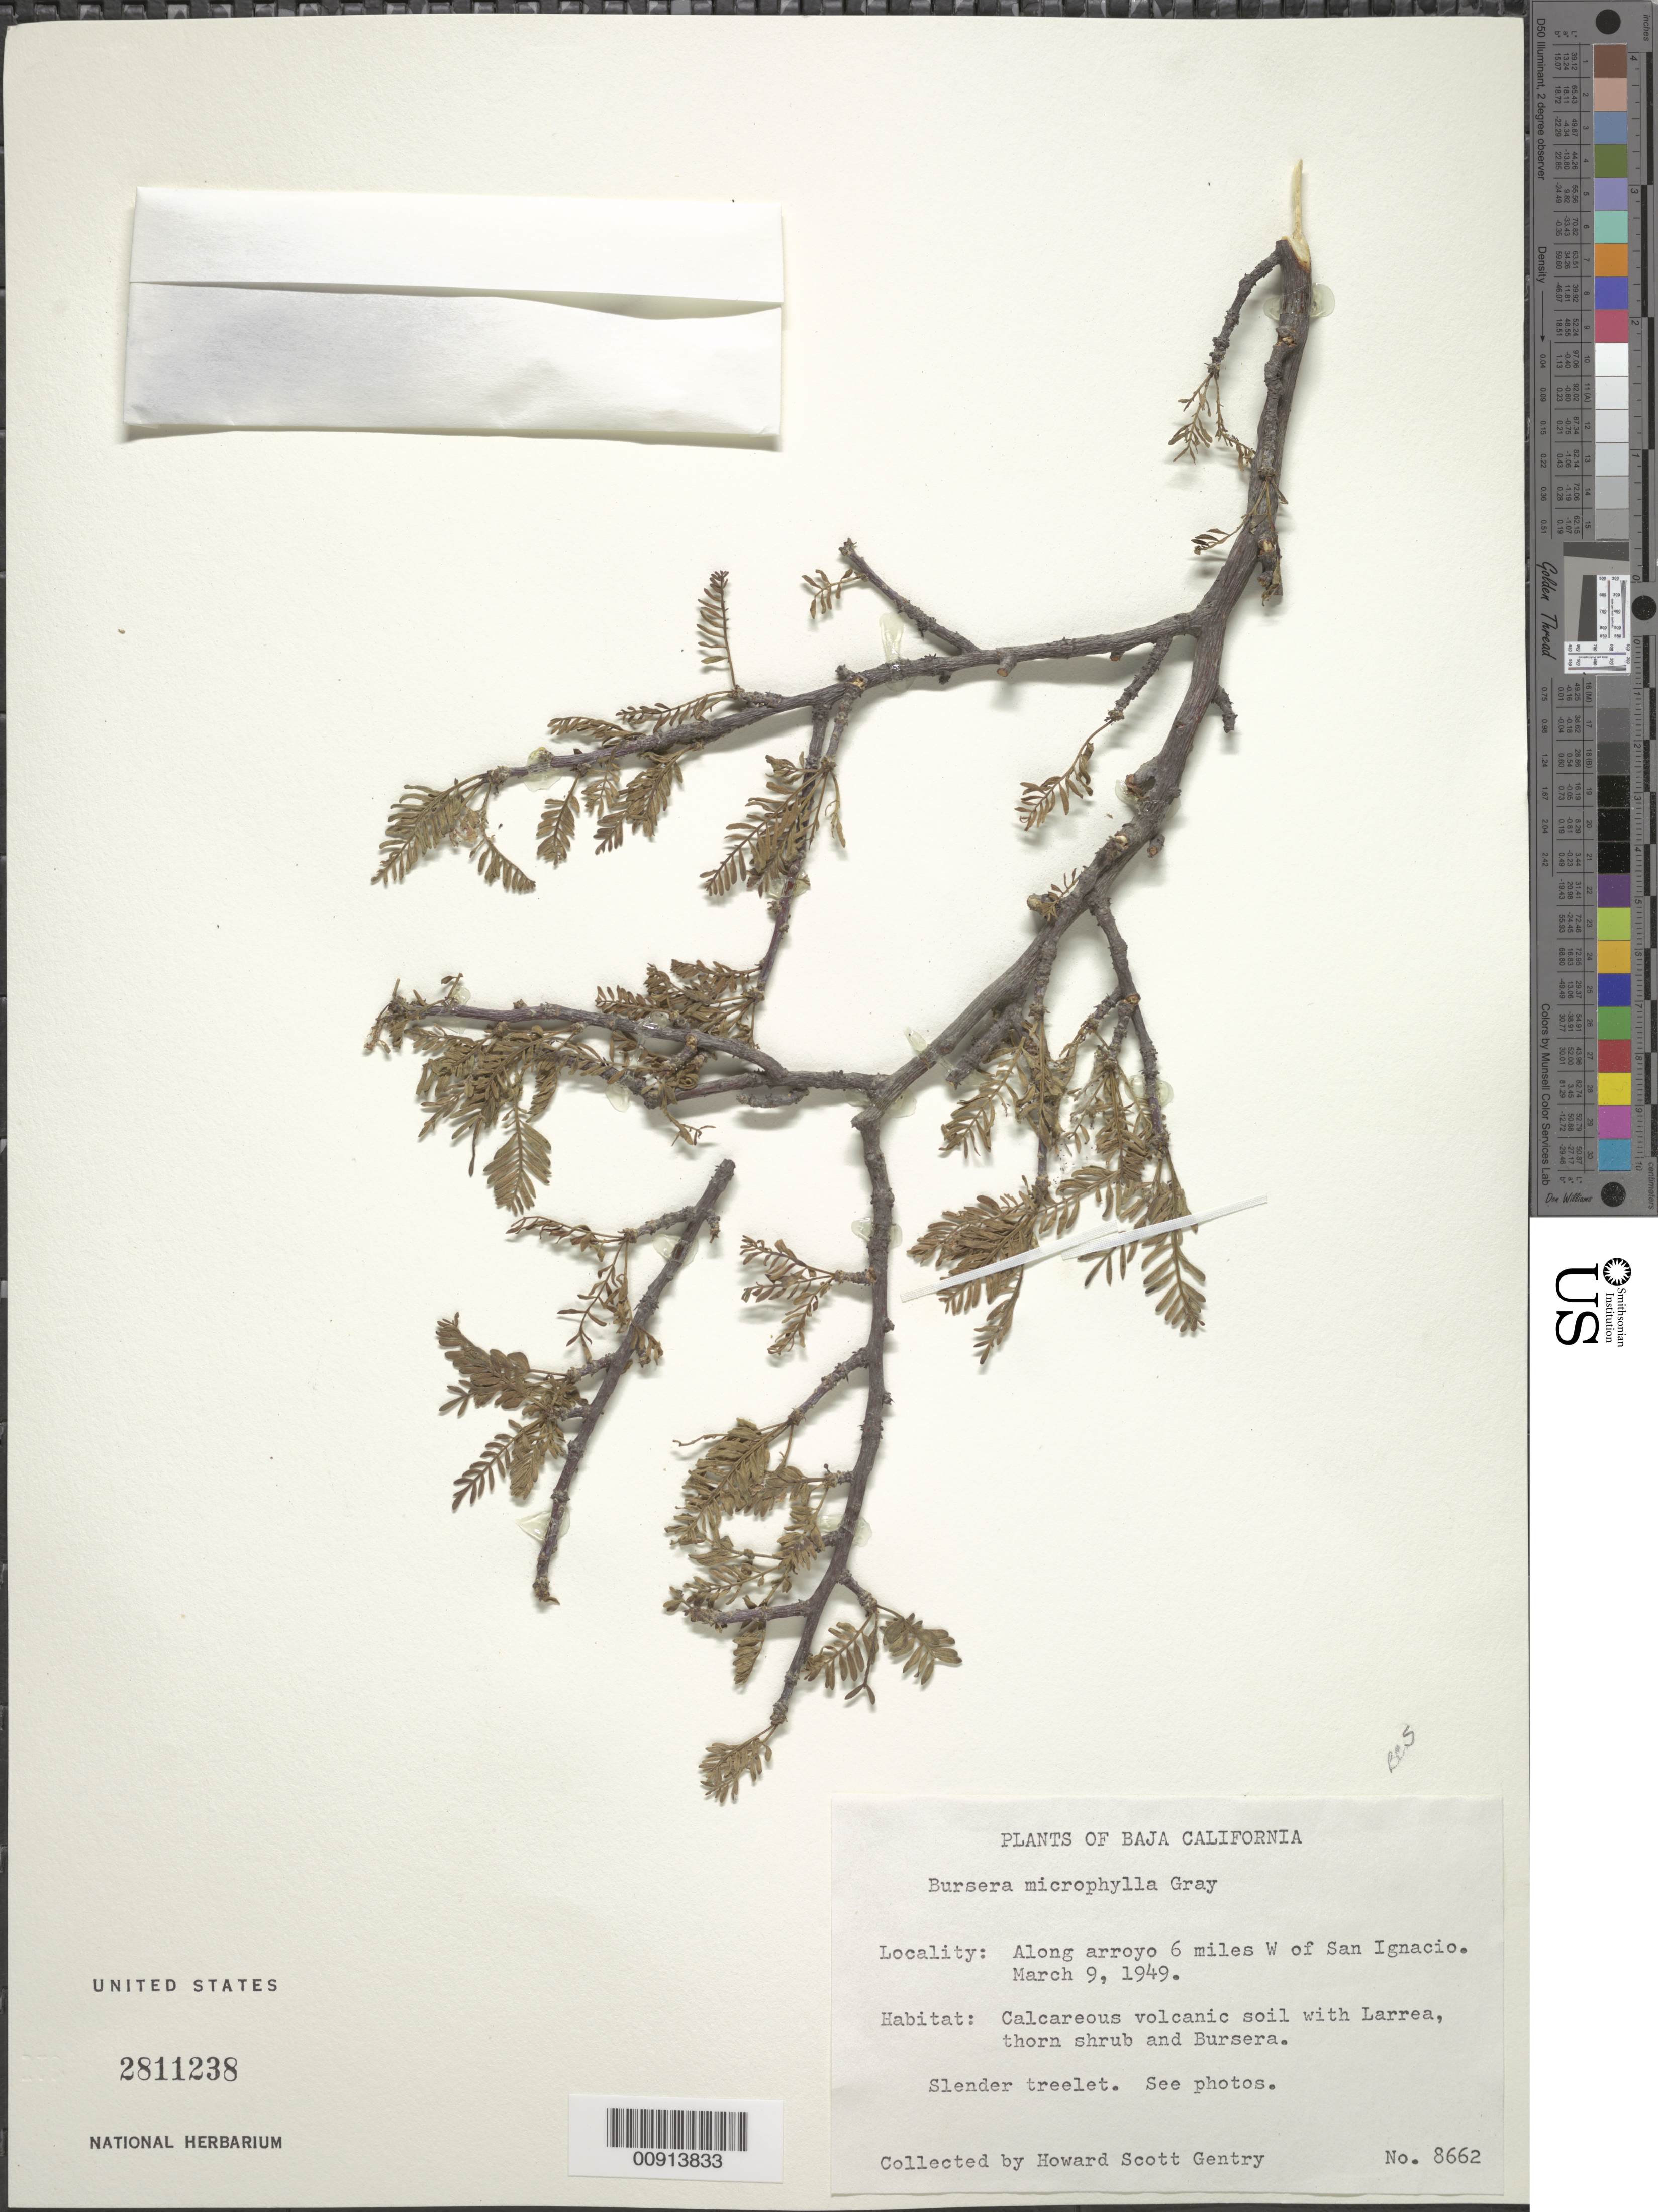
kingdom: Plantae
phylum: Tracheophyta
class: Magnoliopsida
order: Sapindales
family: Burseraceae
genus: Bursera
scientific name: Bursera microphylla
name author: A. Gray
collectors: H. S. Gentry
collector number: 8662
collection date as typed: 09 Mar 1949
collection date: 1949-03-09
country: Mexico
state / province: Baja California Sur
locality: Along arroyo 6 miles W of San Ignacio, Baja California.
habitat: Calcareous volcanic soil with Larrea, thorn shrub and Bursera.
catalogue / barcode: US 2811238